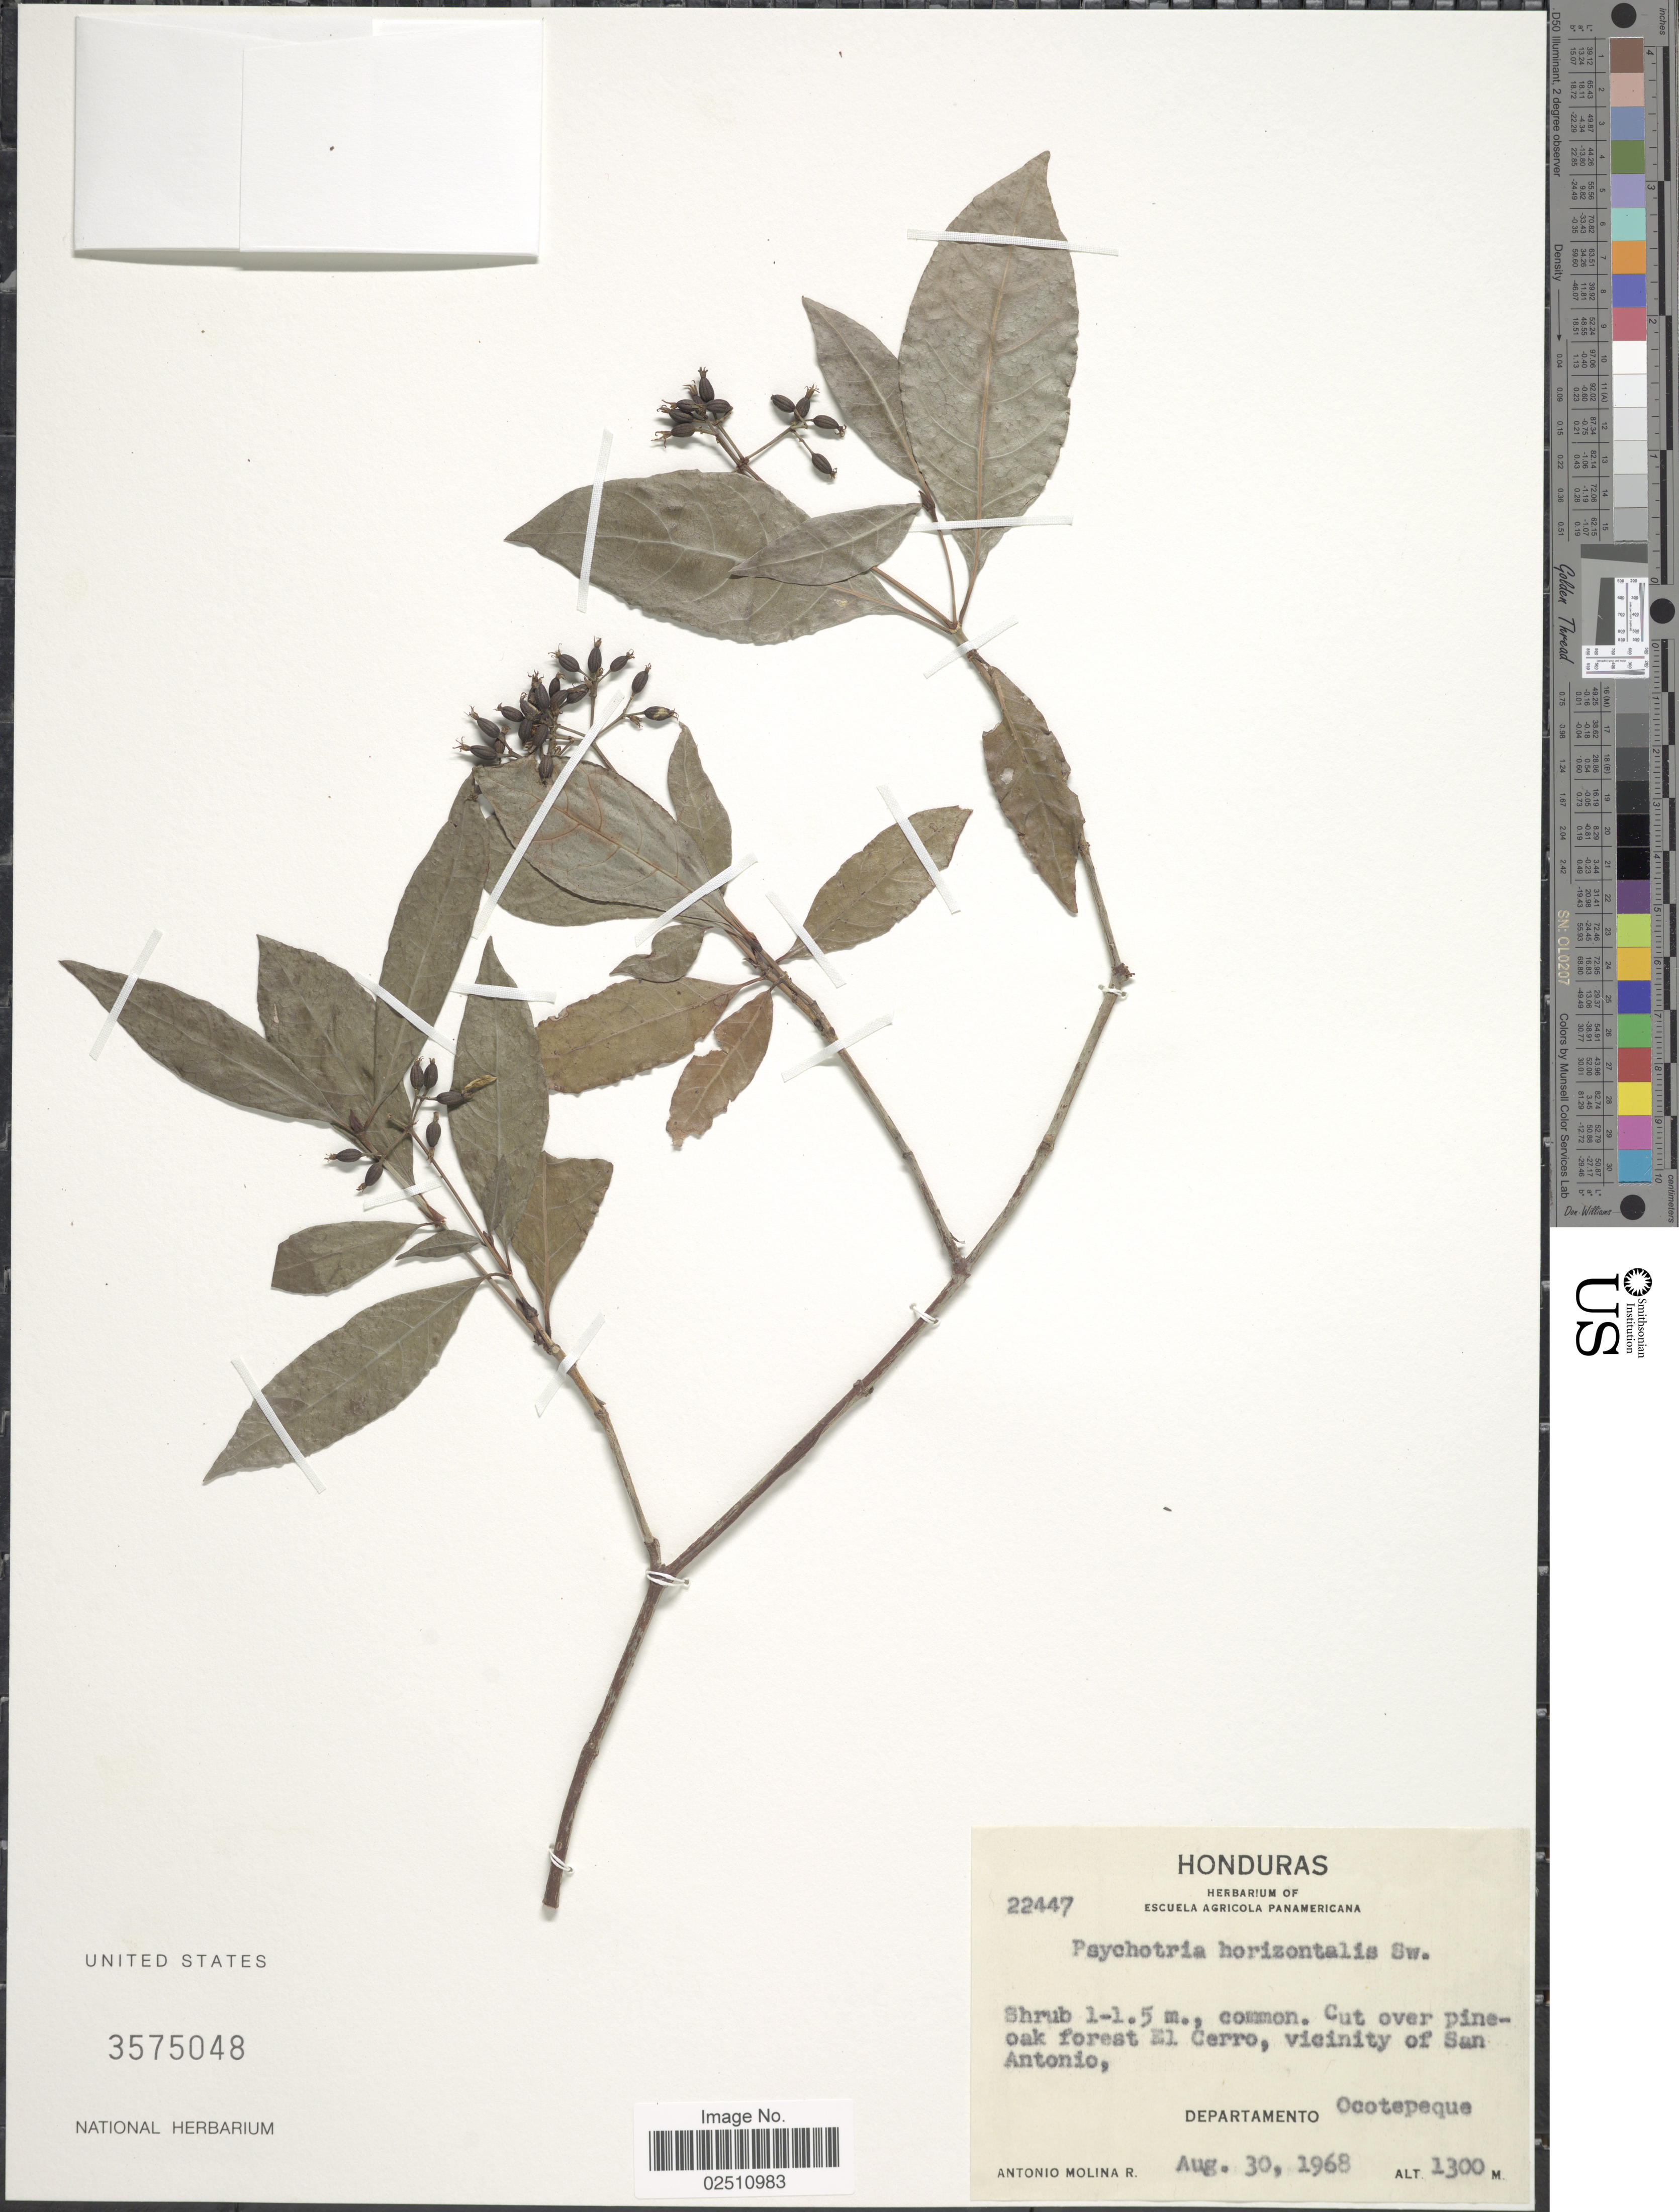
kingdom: Plantae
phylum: Tracheophyta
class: Magnoliopsida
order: Gentianales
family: Rubiaceae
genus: Psychotria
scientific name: Psychotria horizontalis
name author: Sw.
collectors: A. Molina R.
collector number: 22447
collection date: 1968-08-30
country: Honduras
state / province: Ocotepeque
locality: Cut over pine-oak forest El Cerro, vicinity of San Antonio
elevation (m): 1300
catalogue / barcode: US 3575048